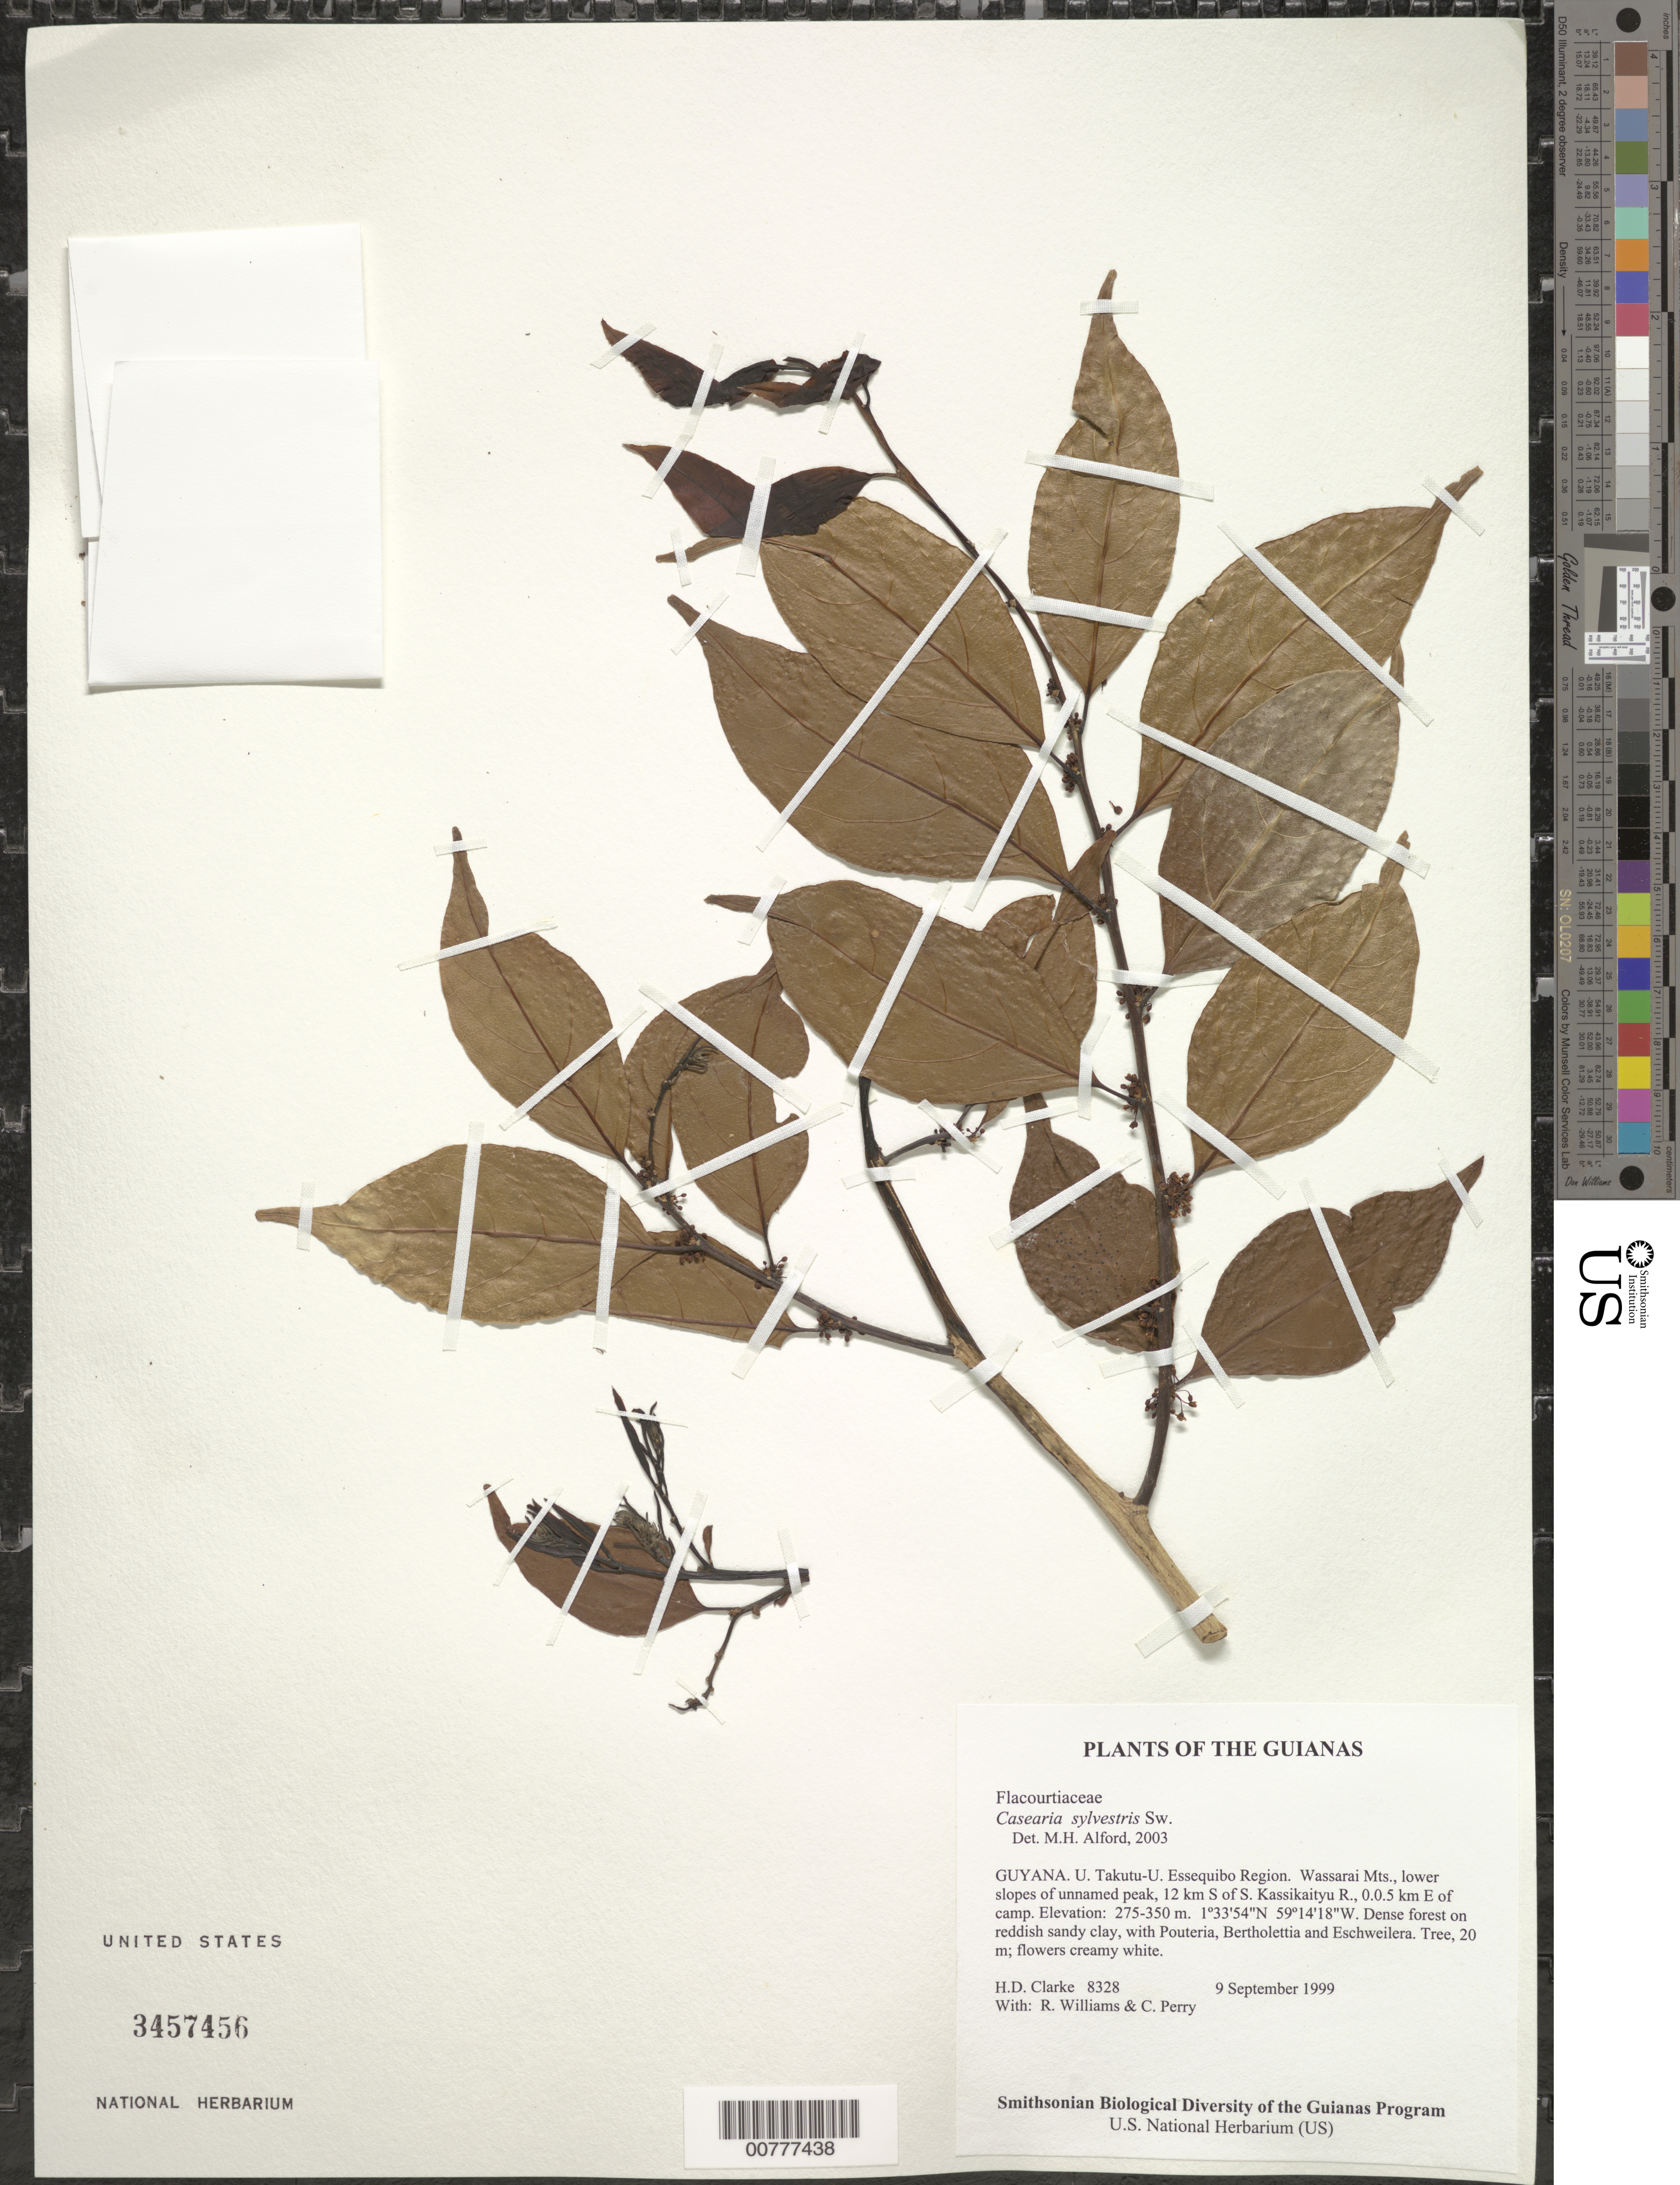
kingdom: Plantae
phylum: Tracheophyta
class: Magnoliopsida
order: Malpighiales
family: Salicaceae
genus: Casearia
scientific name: Casearia sylvestris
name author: Sw.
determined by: Liesner, R. L.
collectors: H. D. Clarke, R. Williams & C. Perry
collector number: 8328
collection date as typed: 9 September 1999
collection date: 1999-09-09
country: Guyana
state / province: U. Takutu-U. Essequibo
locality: Wassarai Mts., lower slopes of unnamed peak, 12 km S of S. Kassikaityu R., 0.0.5 km E of camp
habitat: Dense forest on reddish sandy clay, with Pouteria, Bertholettia and Eschweilera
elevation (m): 275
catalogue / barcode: US 3457456